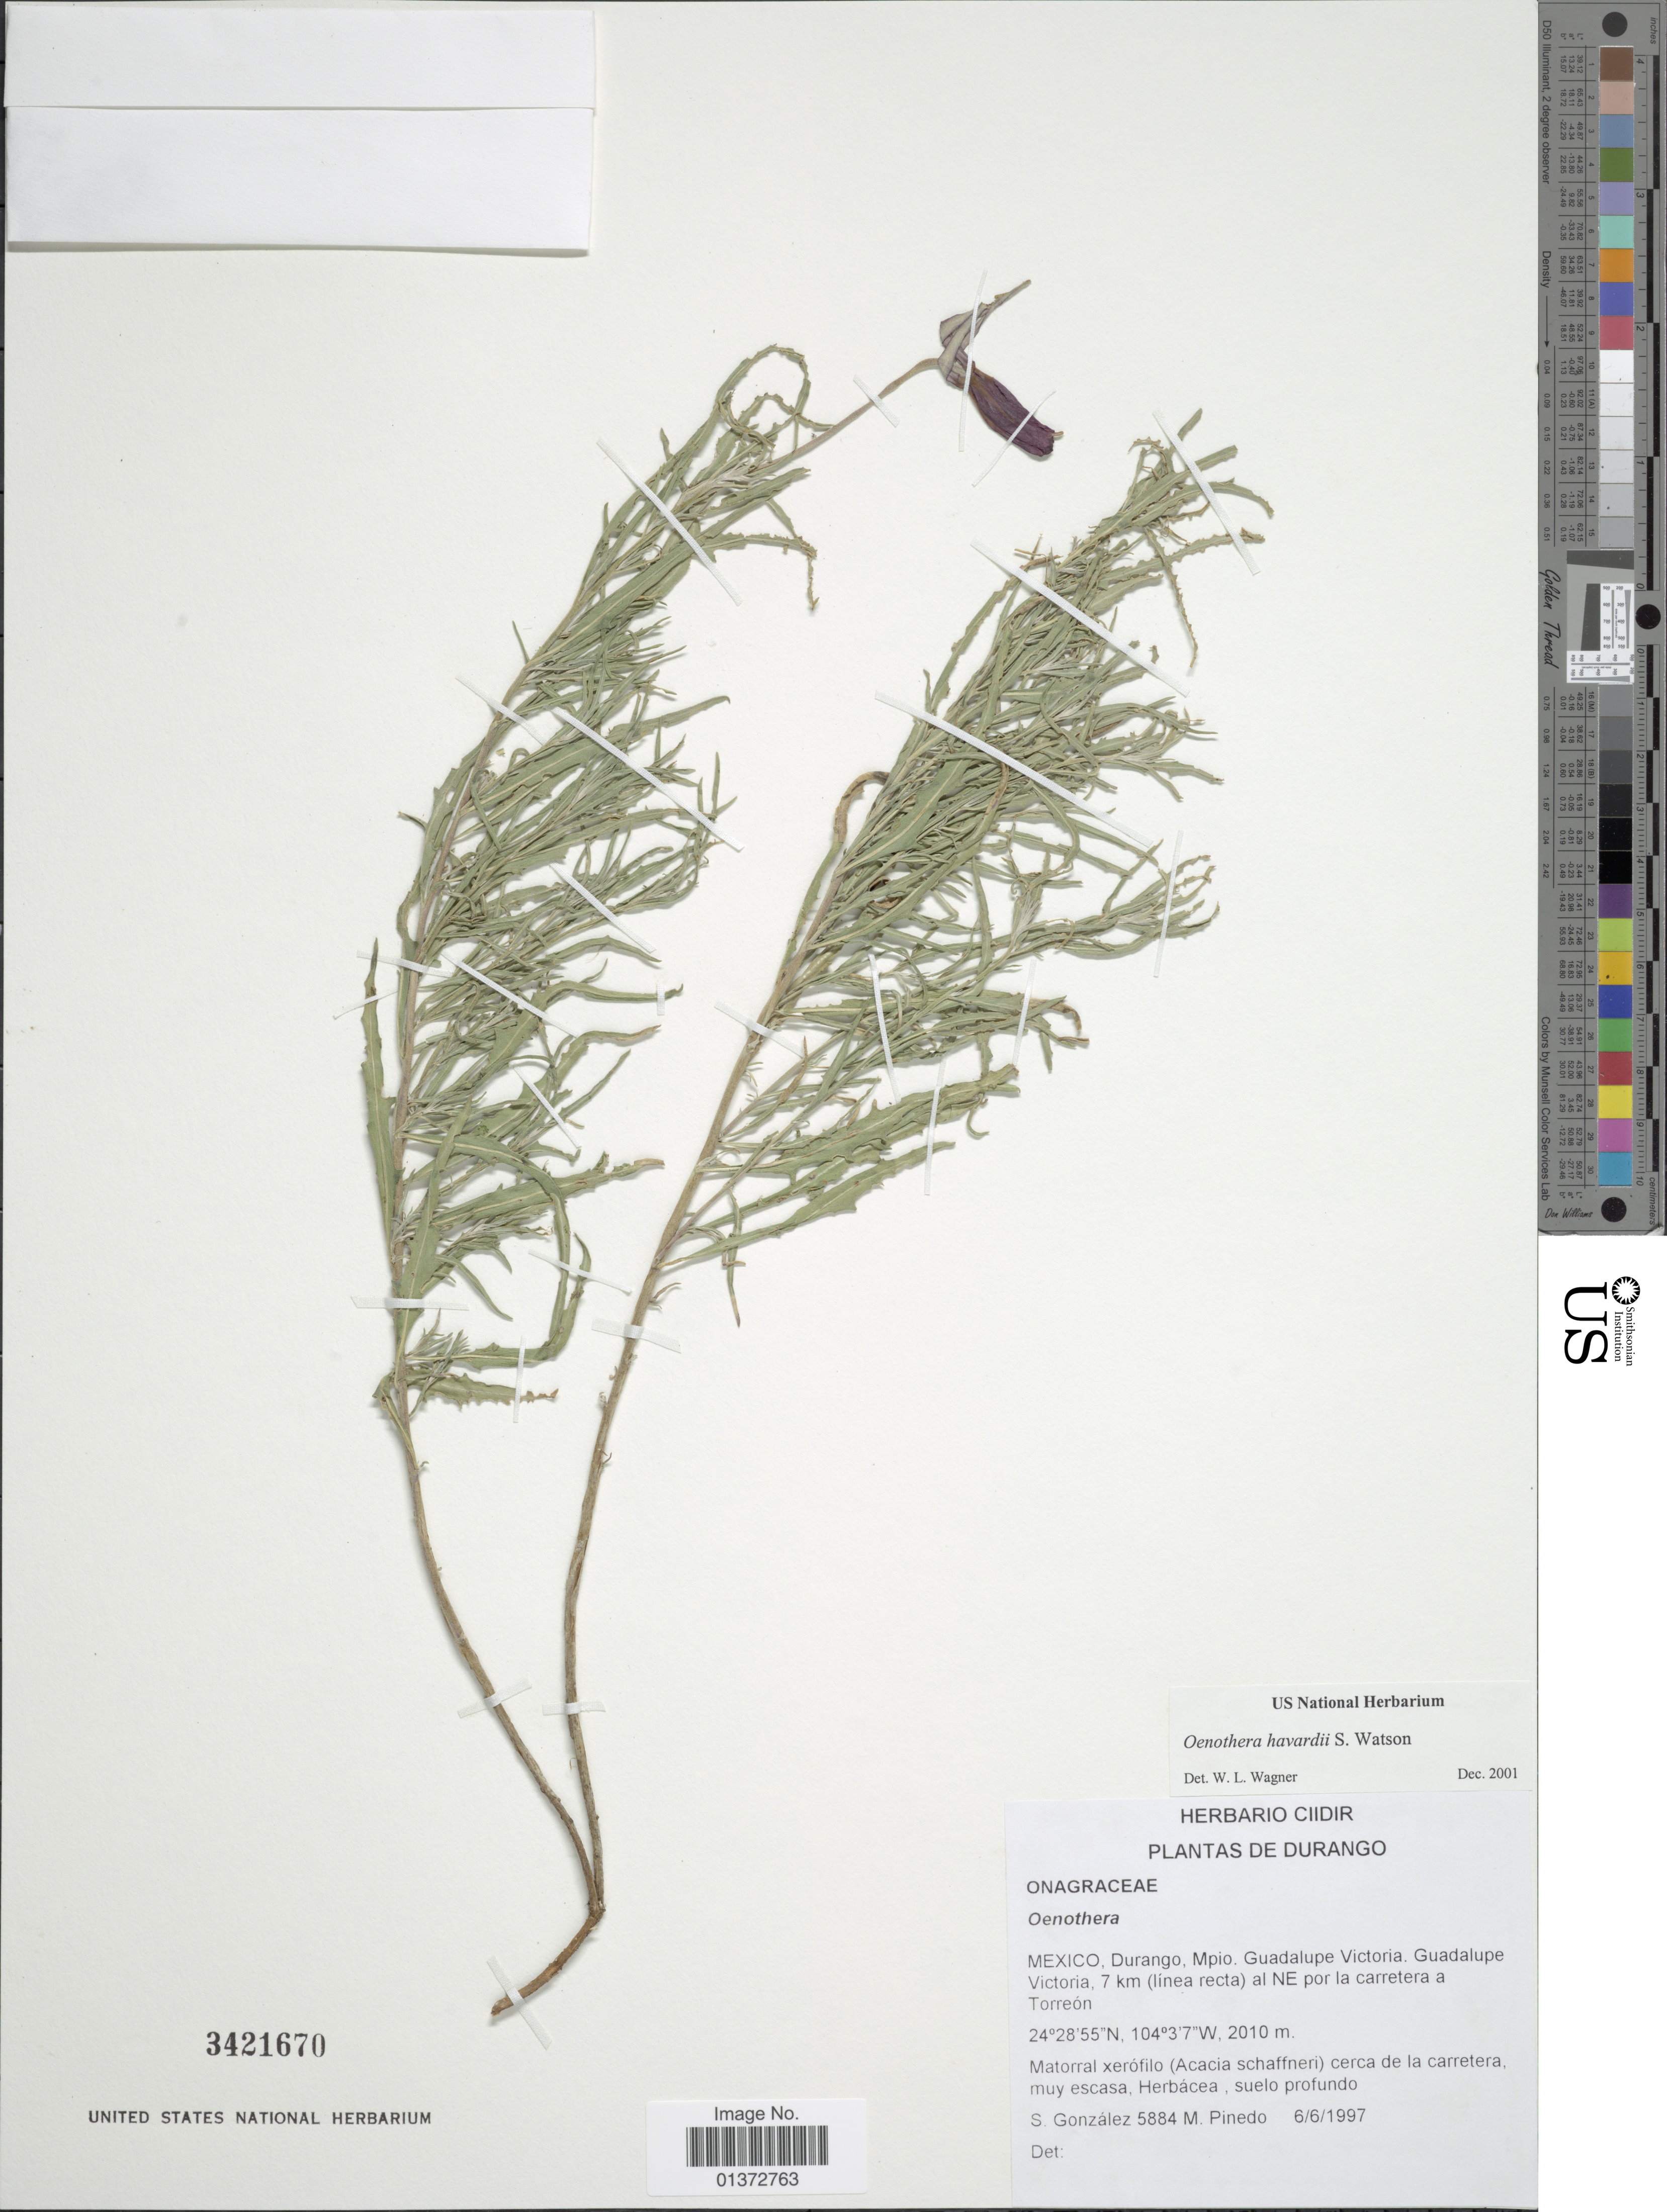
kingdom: Plantae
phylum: Tracheophyta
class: Magnoliopsida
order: Myrtales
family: Onagraceae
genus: Oenothera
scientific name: Oenothera havardii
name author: S. Watson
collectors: S. González & M. Pinedo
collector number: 5884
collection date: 1997-06-06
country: Mexico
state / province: Durango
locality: Mpio. Guadalupe Victoria, Guadalupe Victoria, 7 km (linea recta) al NE por la carretera a Terreón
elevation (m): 2010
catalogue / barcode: US 3421670